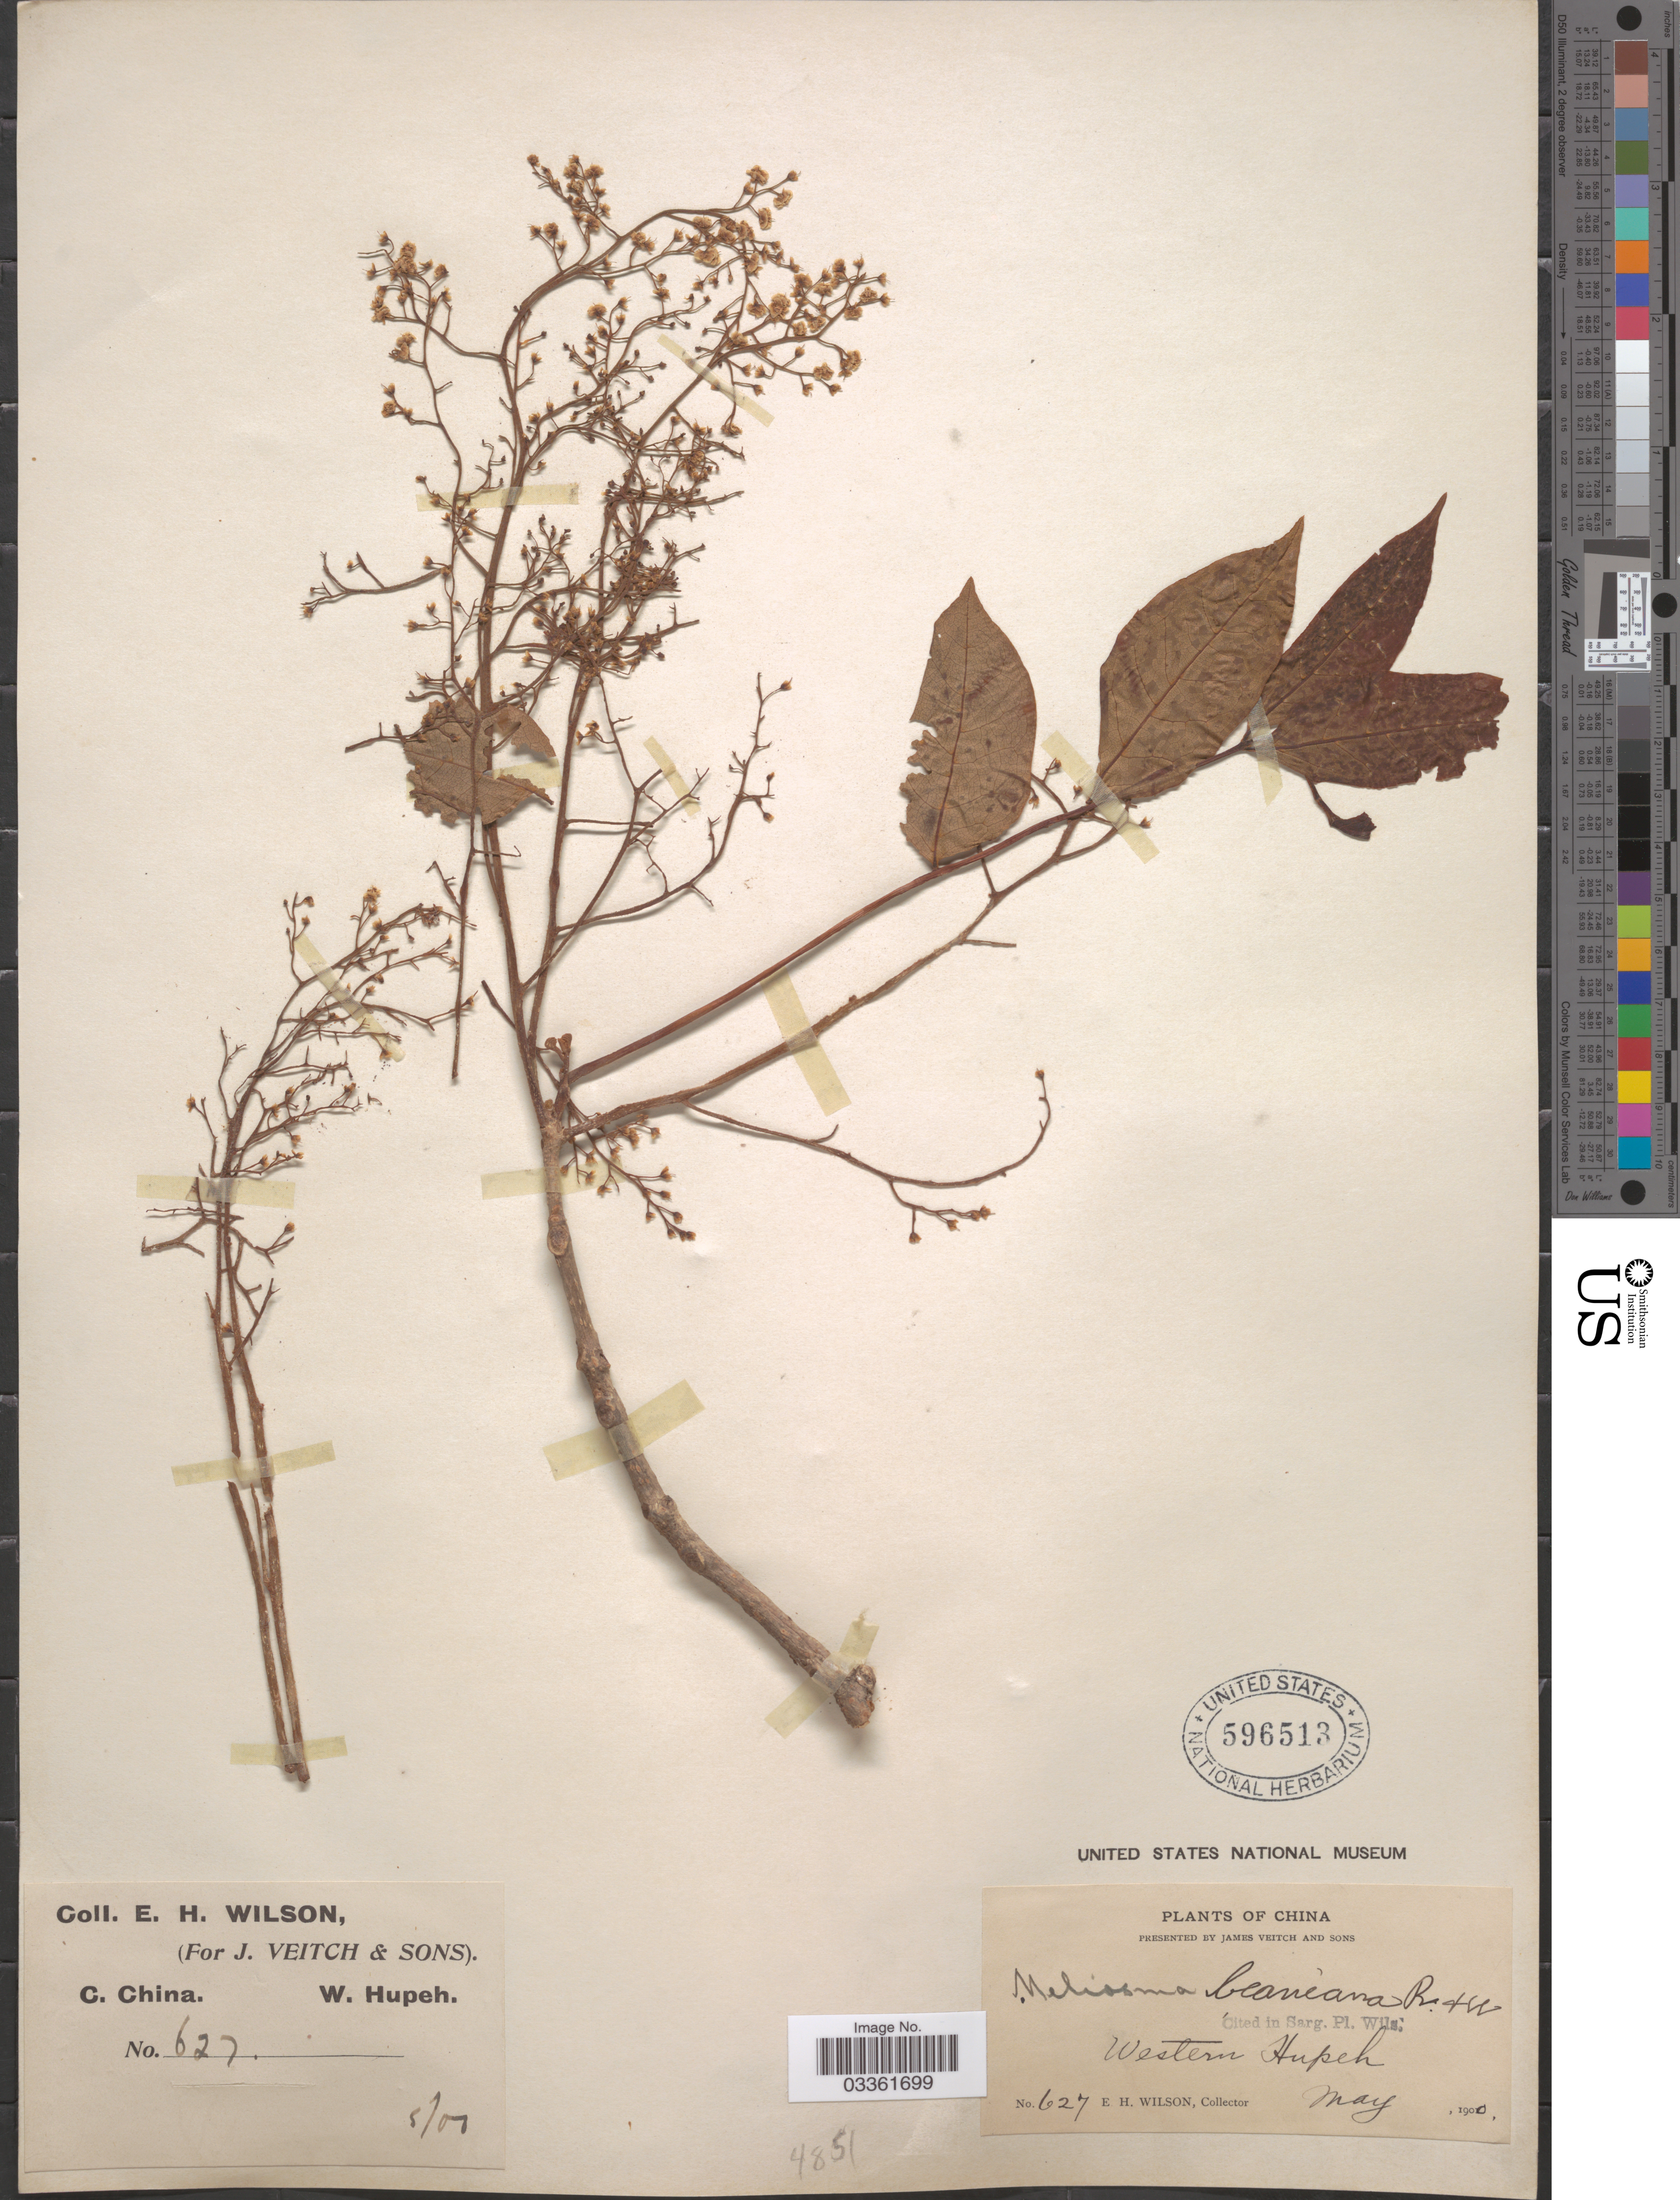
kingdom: Plantae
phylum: Tracheophyta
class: Magnoliopsida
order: Proteales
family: Sabiaceae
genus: Meliosma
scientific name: Meliosma beaniana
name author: Rehder & E.H. Wilson in Sarg.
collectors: E. Wilson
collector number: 627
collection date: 1900-05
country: China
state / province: Hubei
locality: C. China. W. Hupeh. Western Hupeh.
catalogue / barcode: US 596513